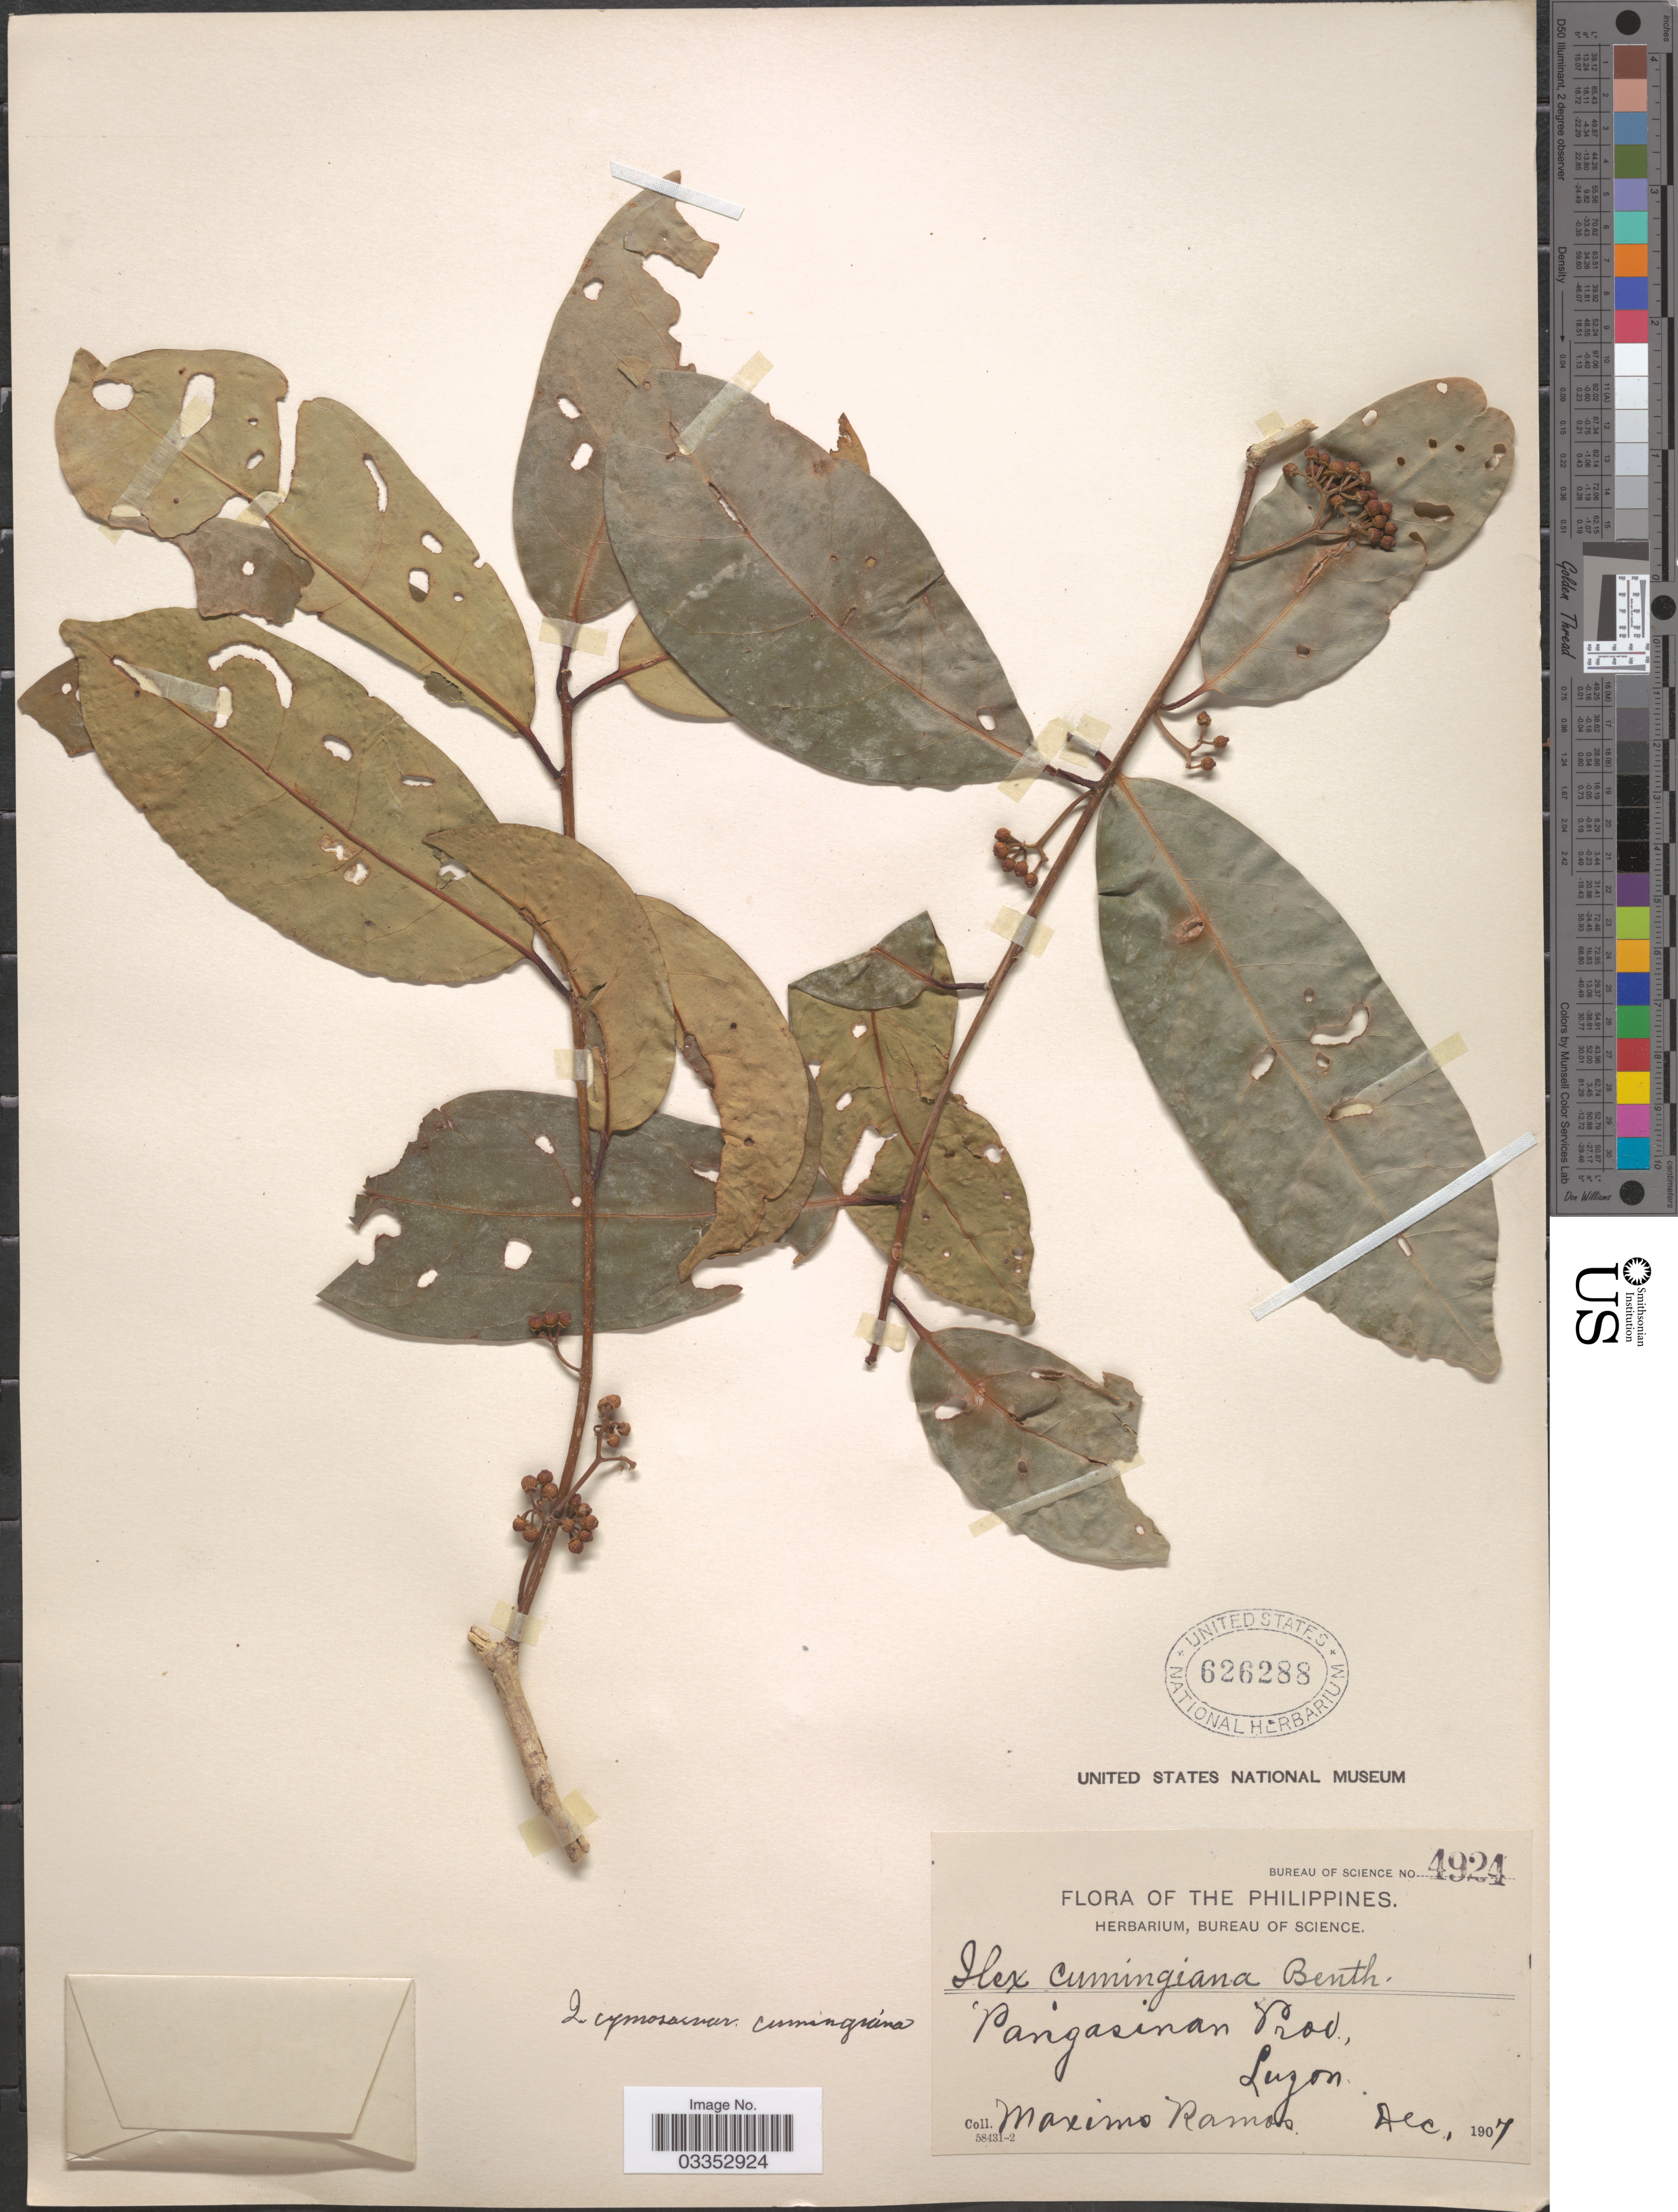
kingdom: Plantae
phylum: Tracheophyta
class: Magnoliopsida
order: Aquifoliales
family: Aquifoliaceae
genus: Ilex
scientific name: Ilex cymosa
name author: Blume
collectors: M. Ramos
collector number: Bureau of Science 4924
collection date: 1907-12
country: Philippines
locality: Pangasinan Prov., Luzon.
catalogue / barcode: US 626288